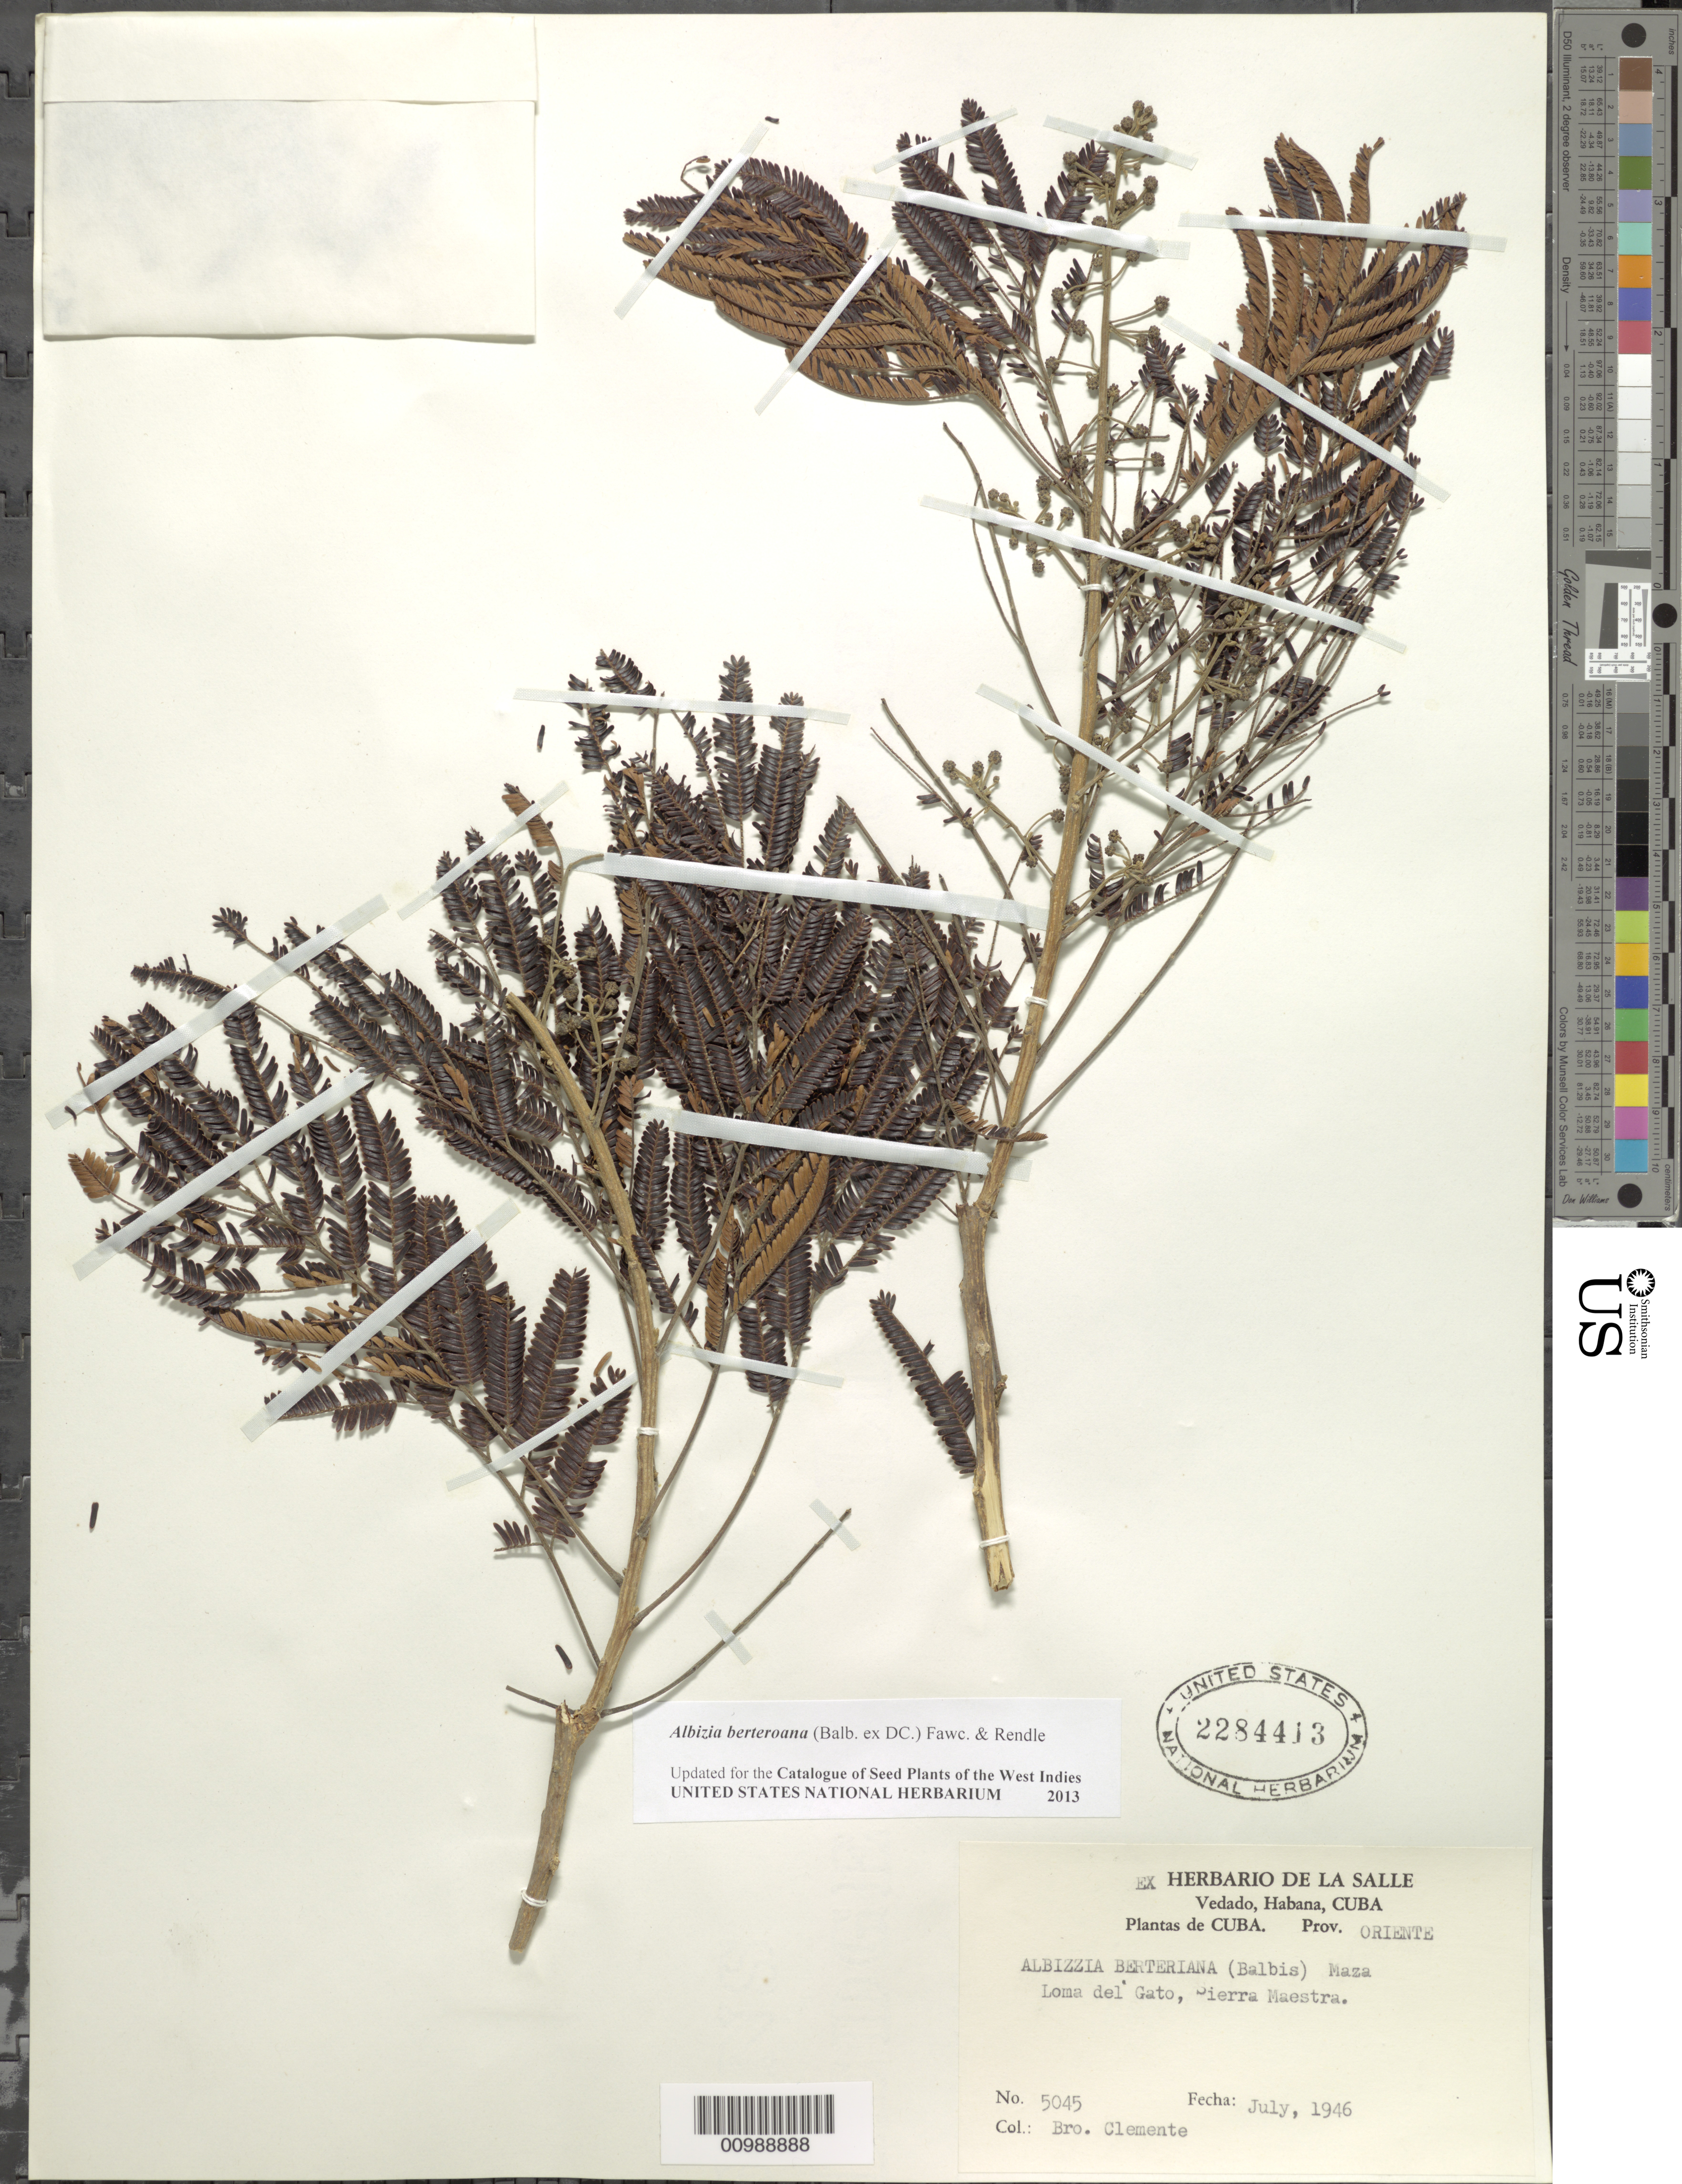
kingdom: Plantae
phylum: Tracheophyta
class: Magnoliopsida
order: Fabales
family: Fabaceae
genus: Pseudalbizzia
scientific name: Pseudalbizzia berteroana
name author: (Balb. ex DC.) Britton & Rose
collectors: Bro. Clemente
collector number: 5045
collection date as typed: Jul 1946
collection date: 1946-07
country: Cuba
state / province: Oriente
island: Cuba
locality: Loma del Gato, Pierra Maestra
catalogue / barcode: US 2284413